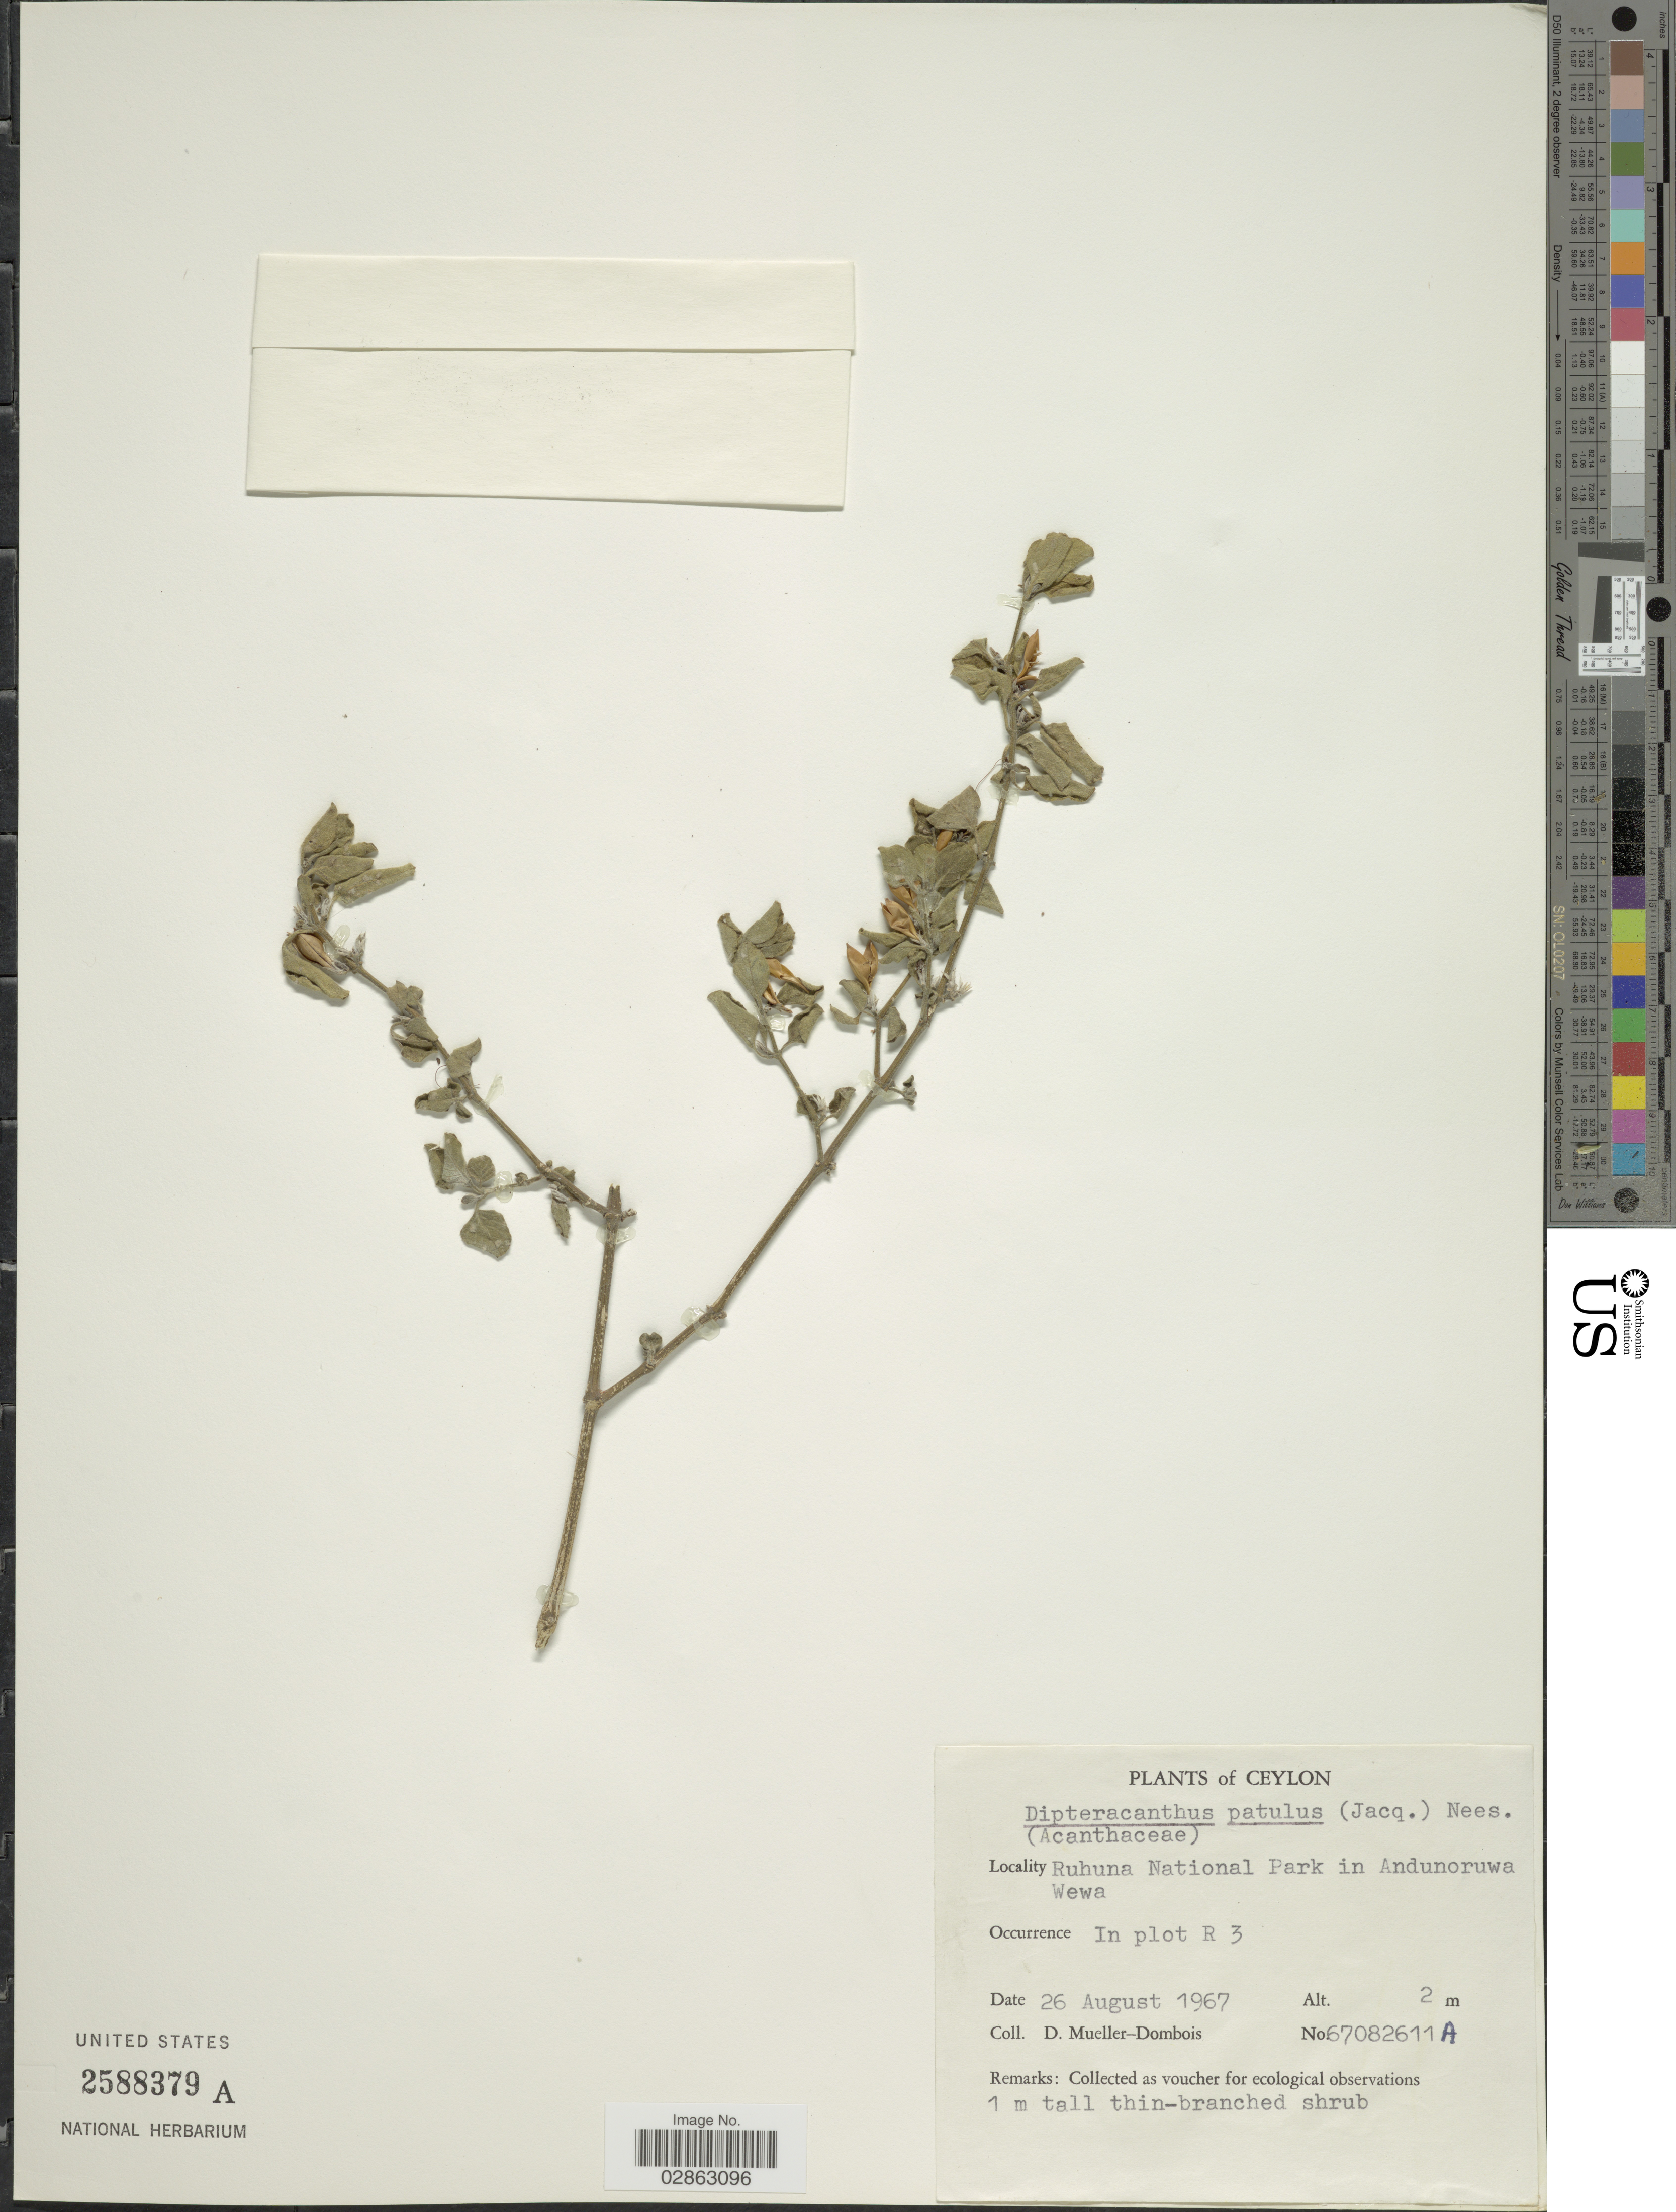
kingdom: Plantae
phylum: Tracheophyta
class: Magnoliopsida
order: Lamiales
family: Acanthaceae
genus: Ruellia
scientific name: Ruellia patula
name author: Jacq.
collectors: D. Mueller-Dombois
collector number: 67082611A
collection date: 1967-08-26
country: Sri Lanka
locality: Ceylon. Ruhuna National Park in Andunoruwa Wewa. In plot R 3.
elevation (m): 2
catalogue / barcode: US 2588379A